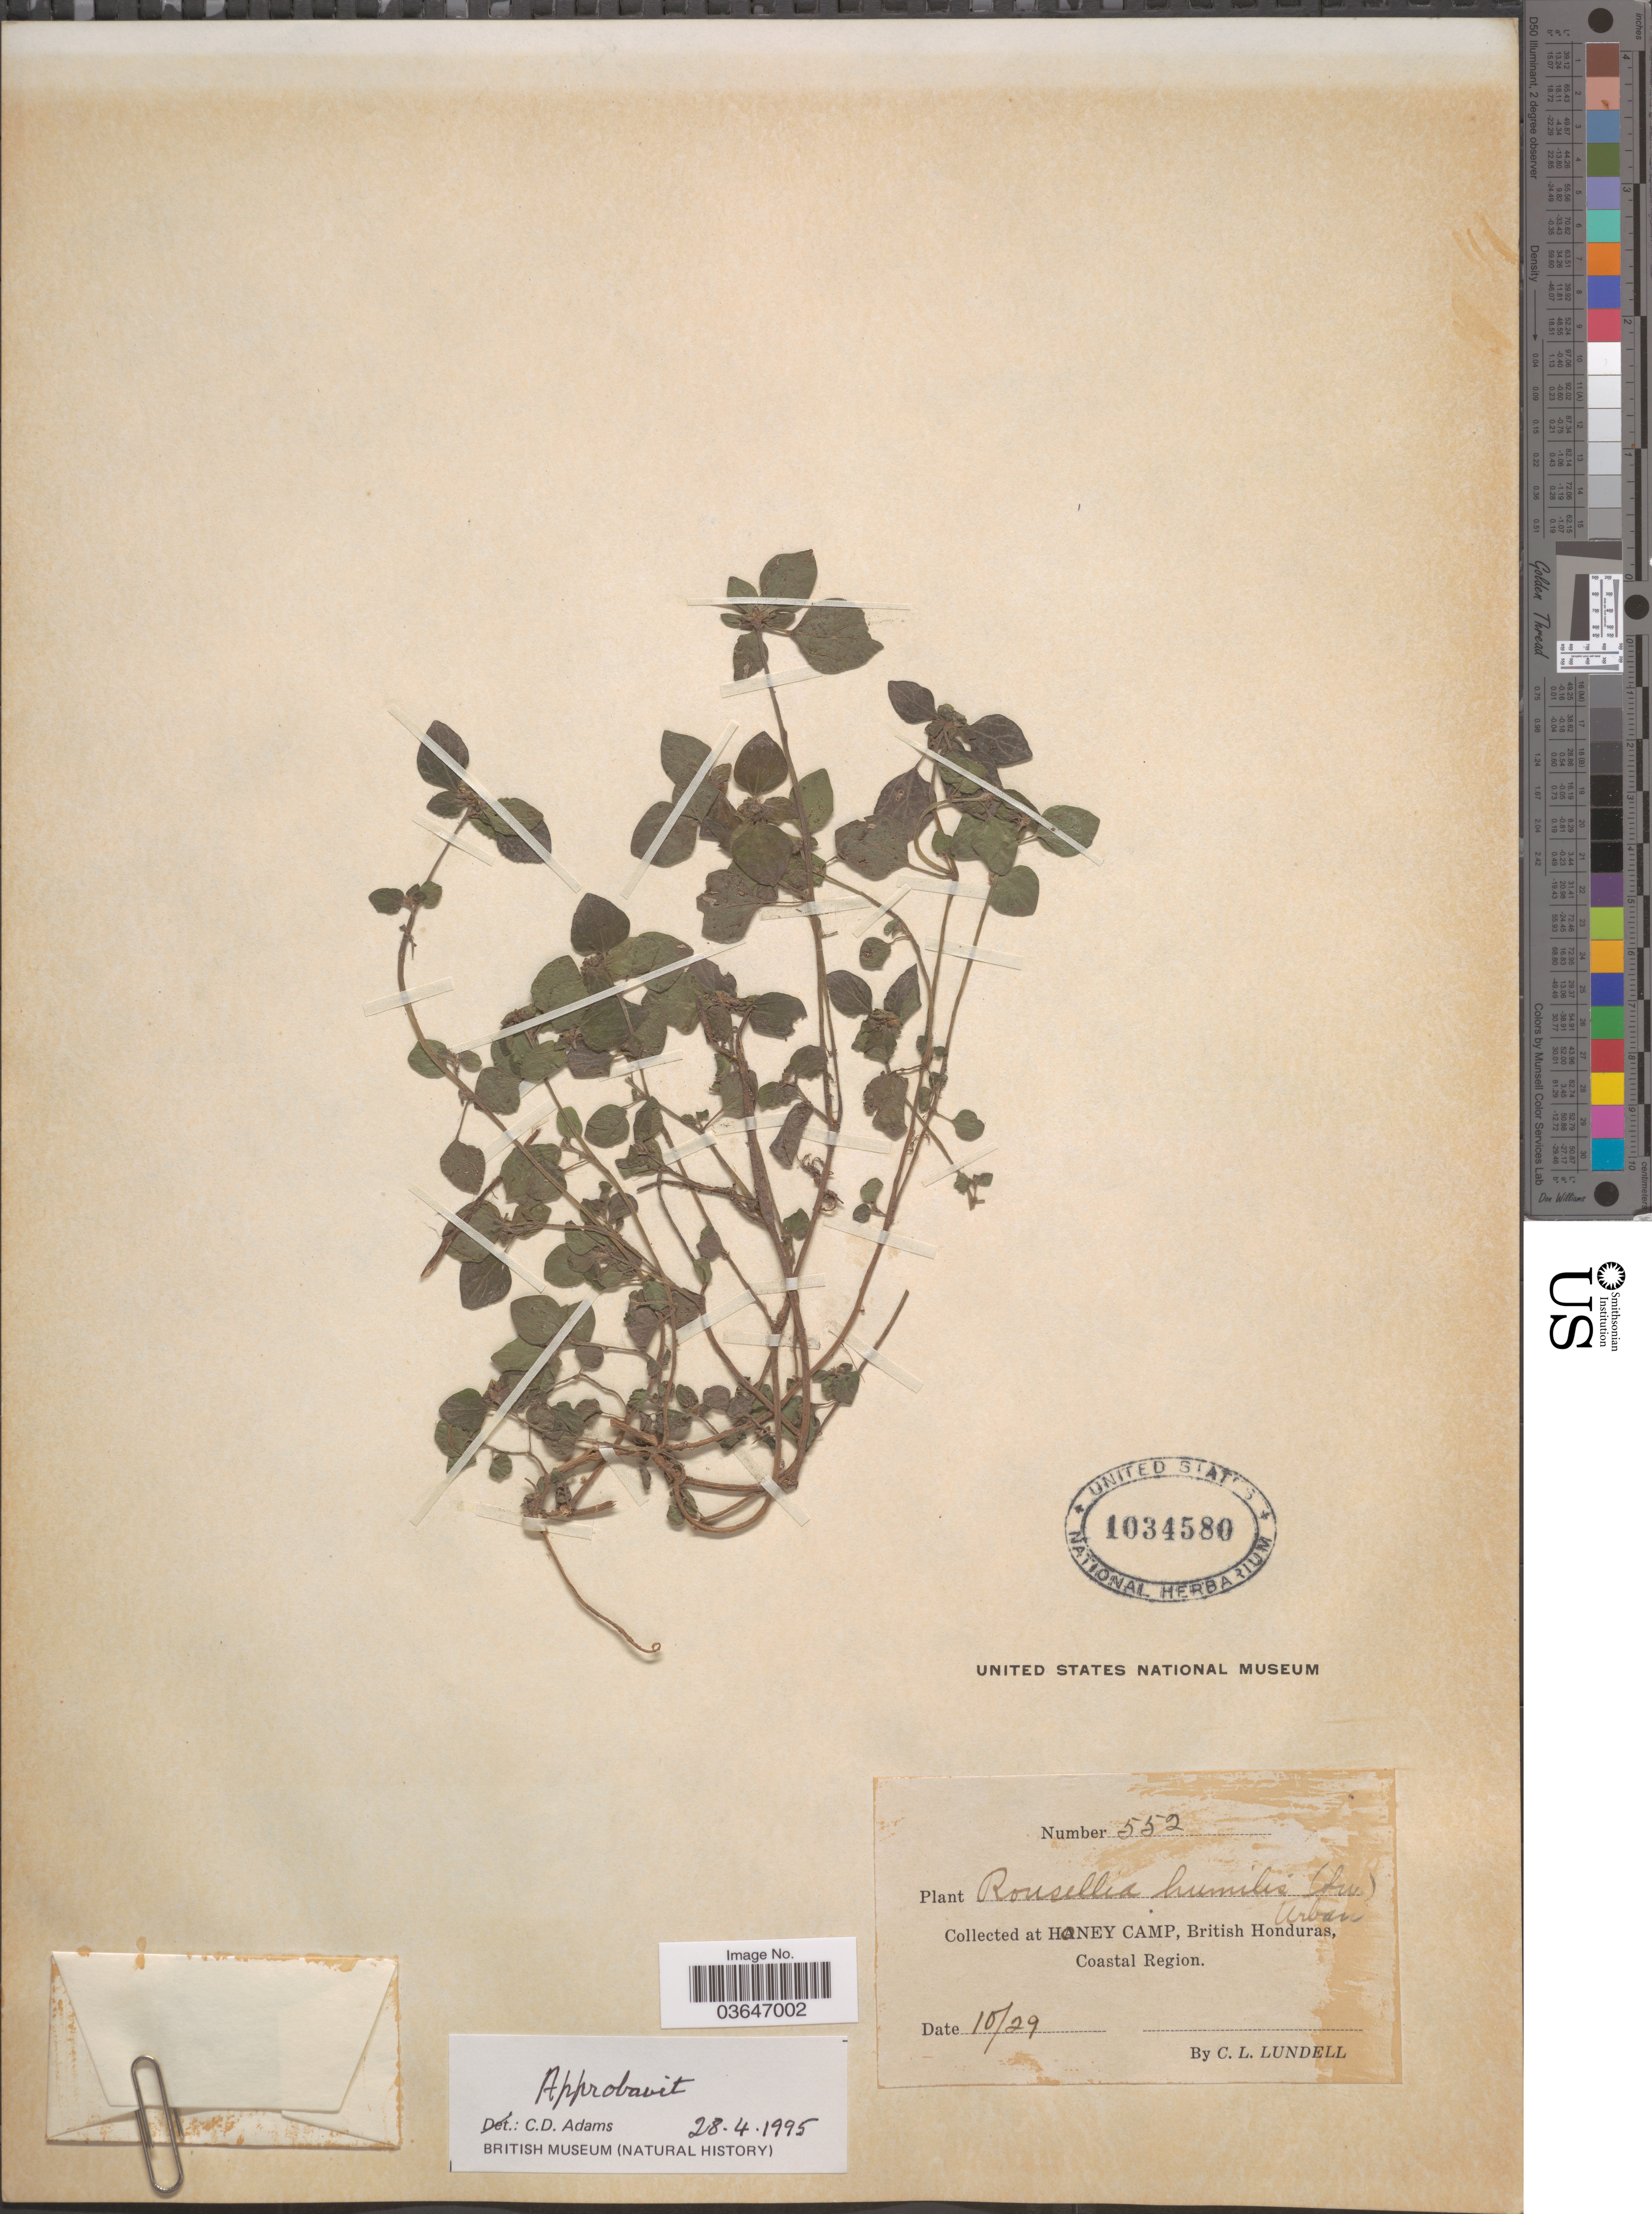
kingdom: Plantae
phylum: Tracheophyta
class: Magnoliopsida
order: Rosales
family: Urticaceae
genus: Rousselia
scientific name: Rousselia humilis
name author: (Sw.) Urb.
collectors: C. L. Lundell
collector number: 552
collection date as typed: Transcribed d/m/y: /10/29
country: Belize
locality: Honey Camp, British Honduras, Coastal Region.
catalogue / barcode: US 1034580